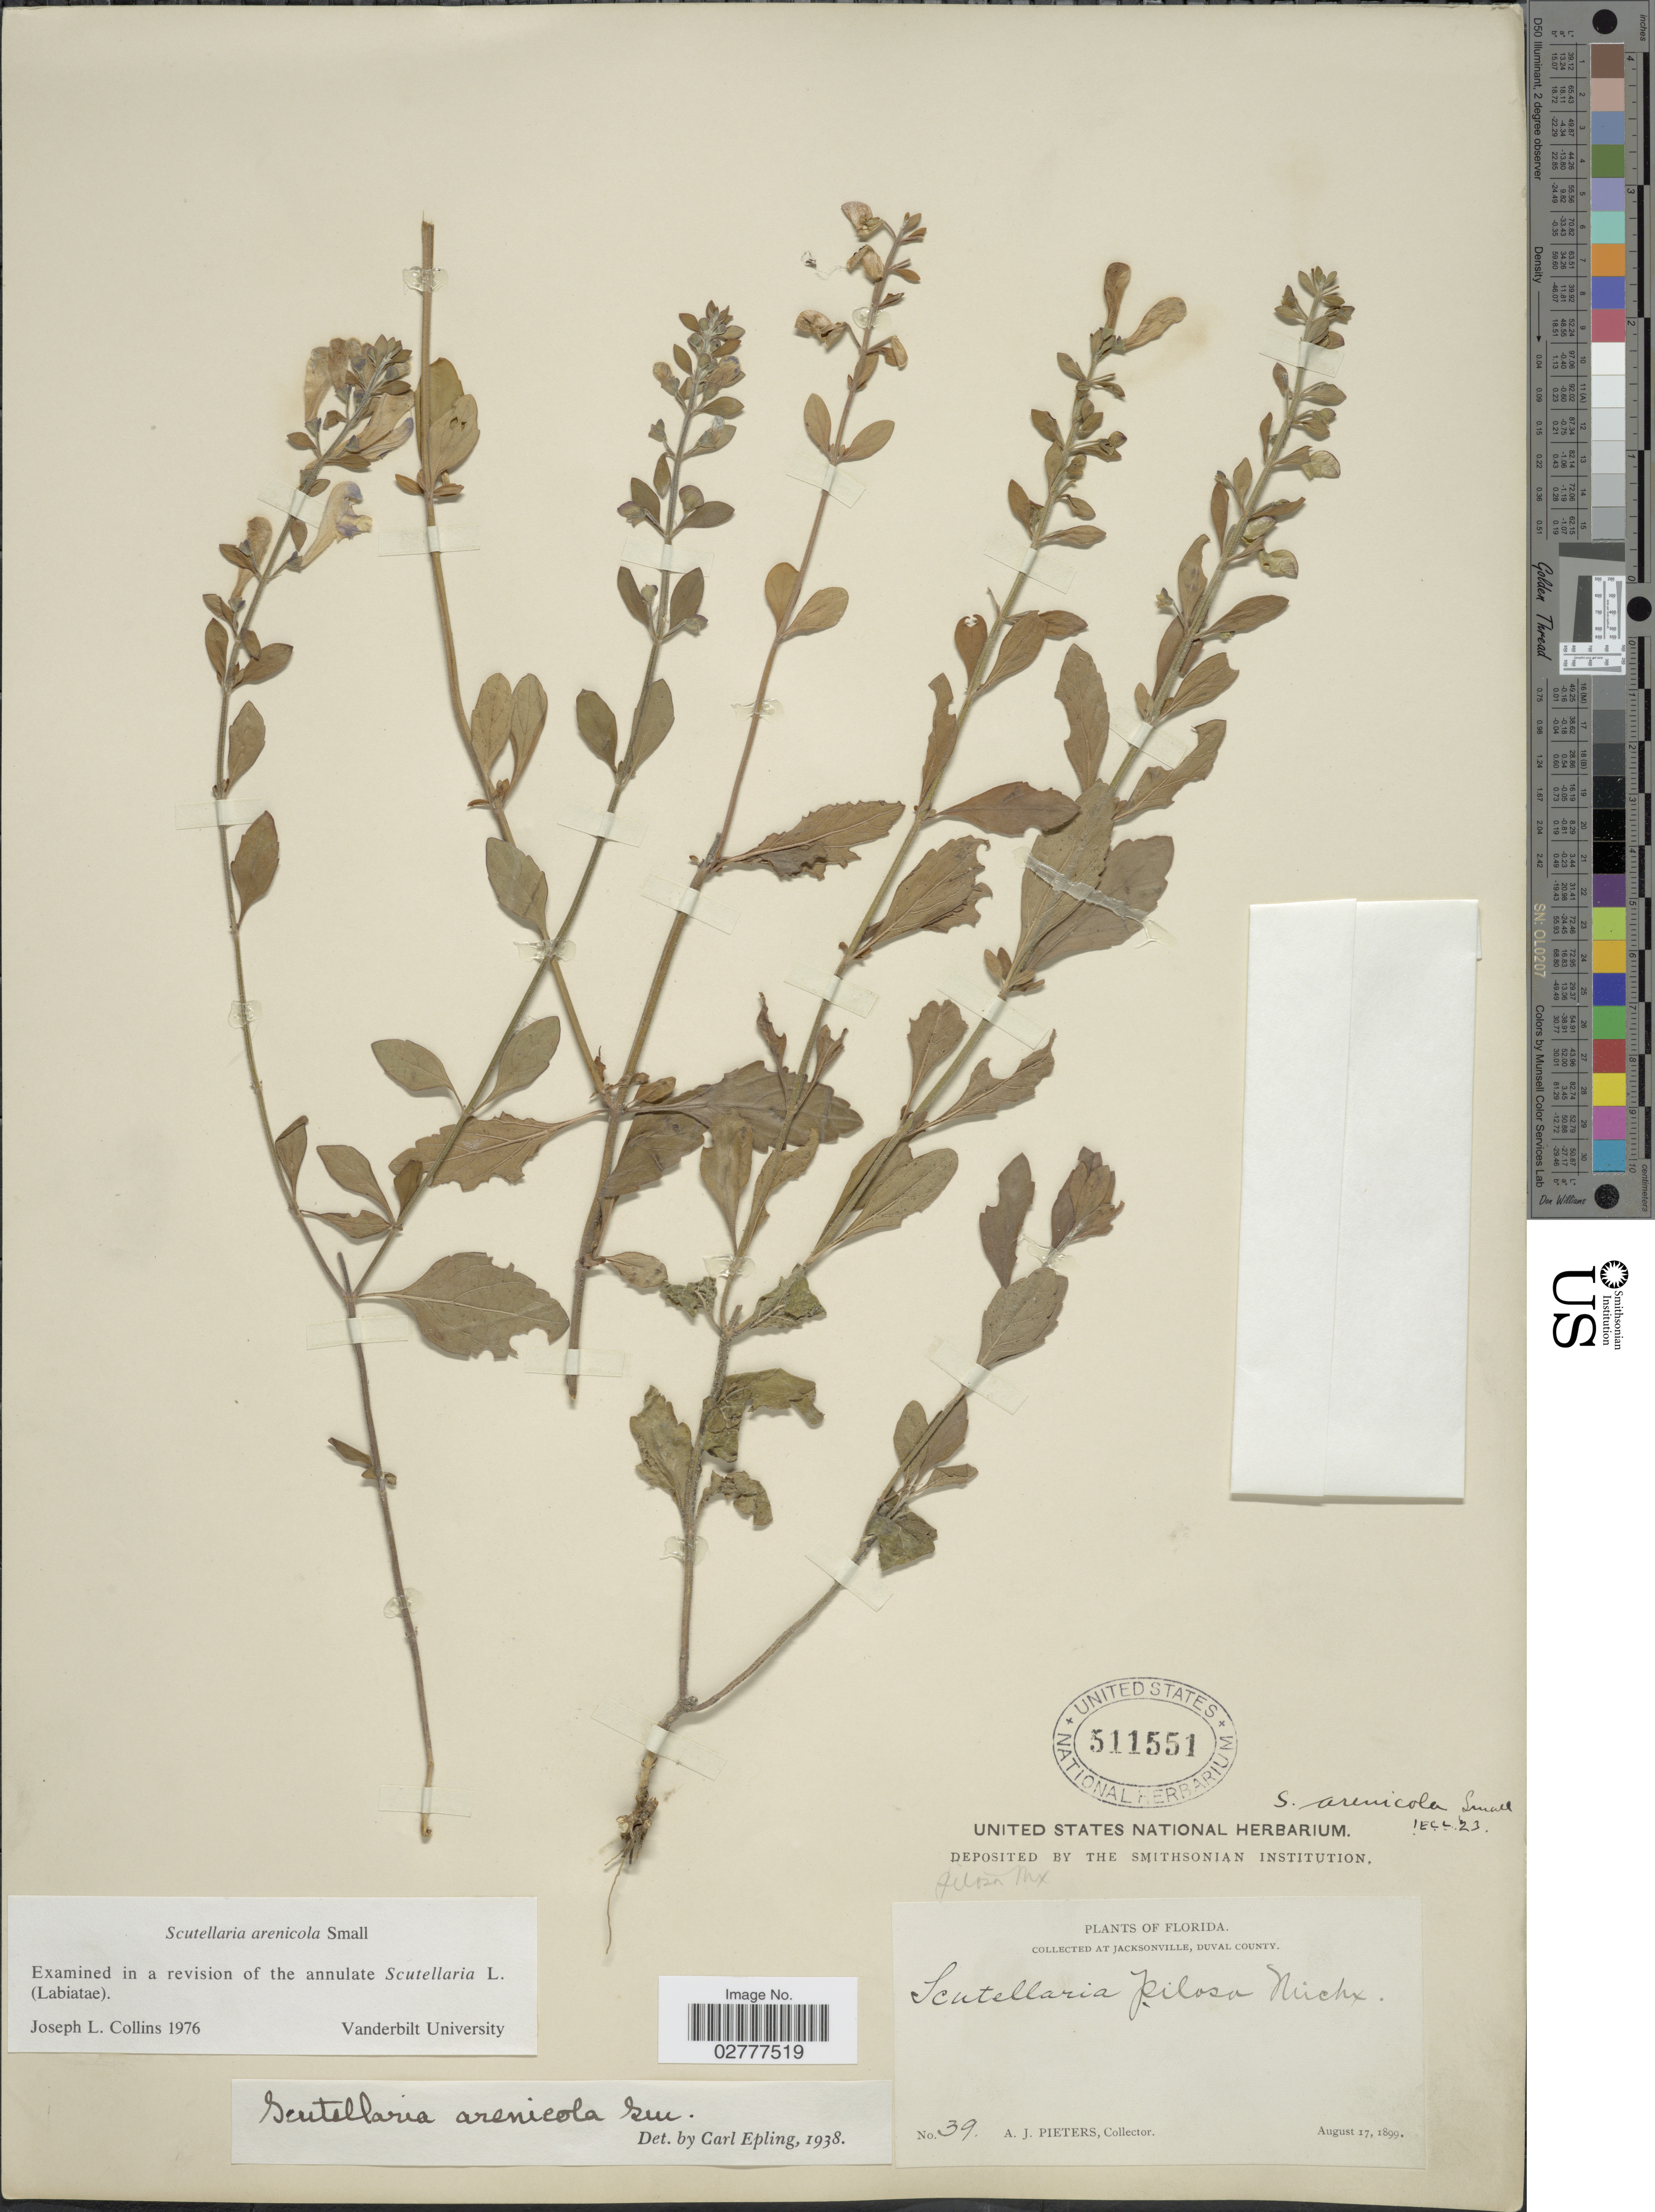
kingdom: Plantae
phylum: Tracheophyta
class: Magnoliopsida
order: Lamiales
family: Lamiaceae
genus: Scutellaria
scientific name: Scutellaria arenicola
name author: Small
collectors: A. Pieters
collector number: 39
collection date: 1899-08-17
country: United States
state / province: Florida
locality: Jacksonville, Duval County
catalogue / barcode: US 511551